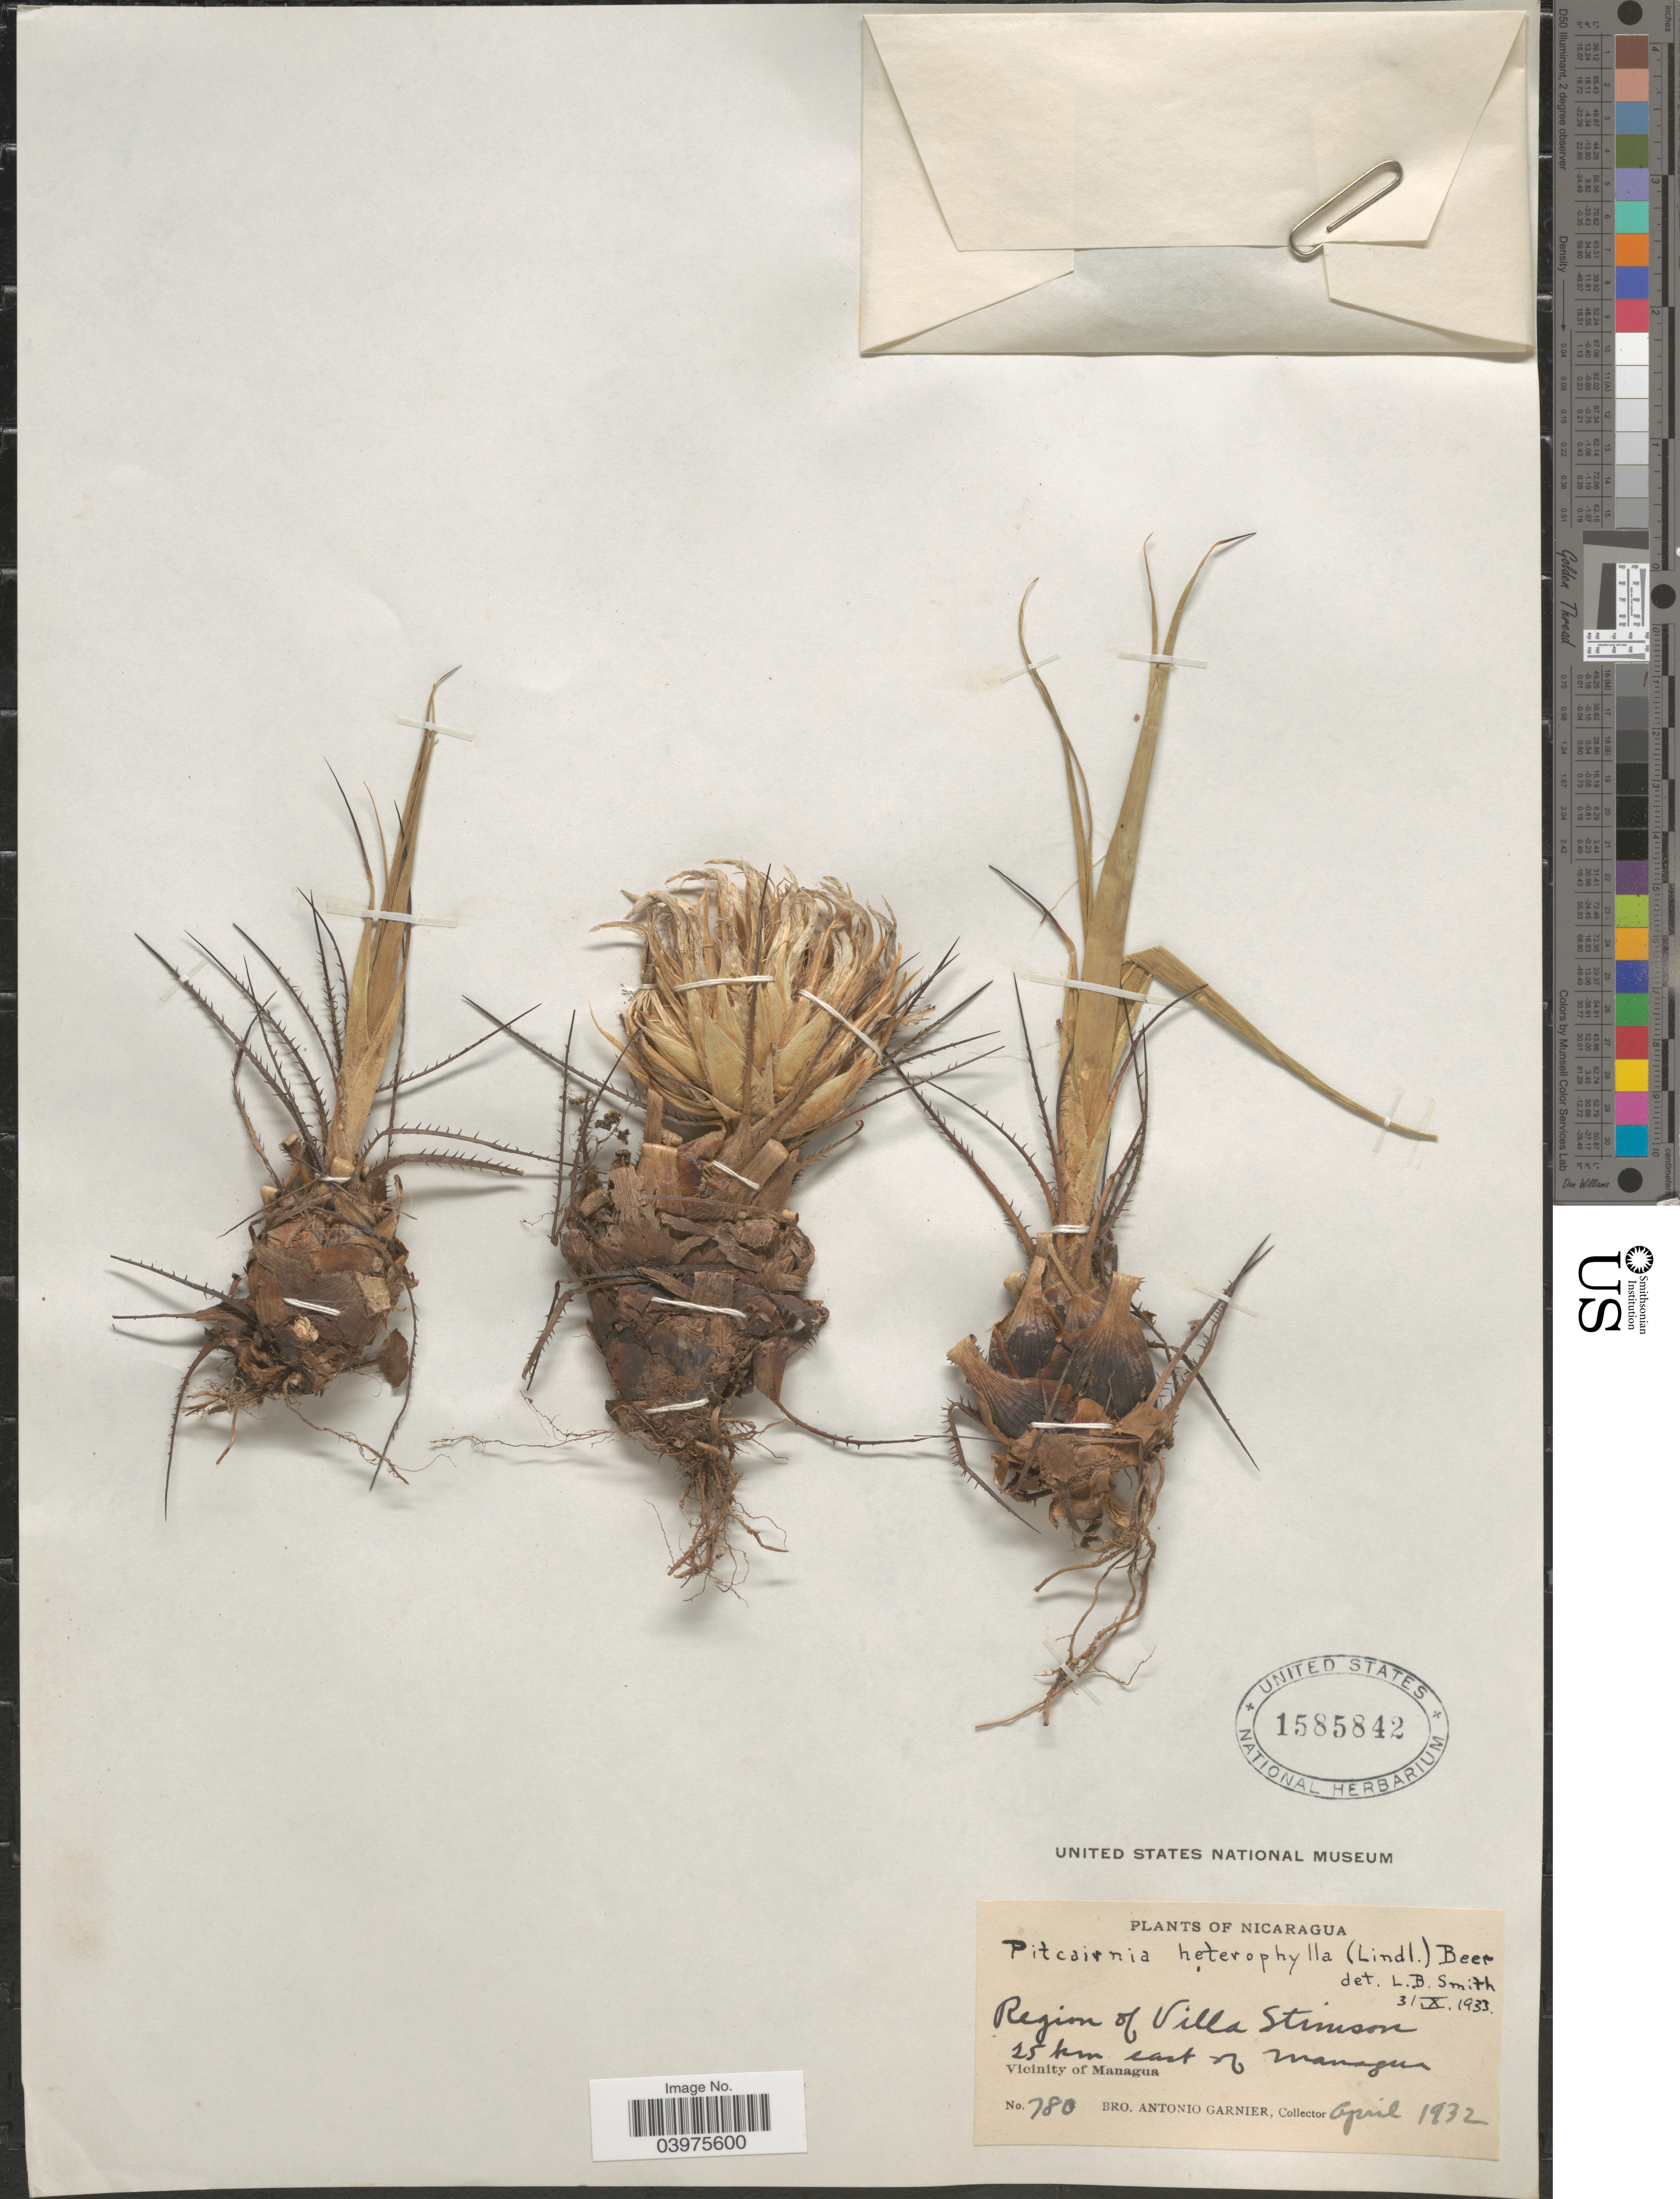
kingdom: Plantae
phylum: Tracheophyta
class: Liliopsida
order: Poales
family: Bromeliaceae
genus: Pitcairnia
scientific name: Pitcairnia heterophylla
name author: (Lindl.) Beer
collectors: Bro. A. Garnier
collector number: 780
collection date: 1932-04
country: Nicaragua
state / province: Managua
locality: Region of Villa Stimson. 25 km east of Managua. Vicinity of Managua.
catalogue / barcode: US 1585842